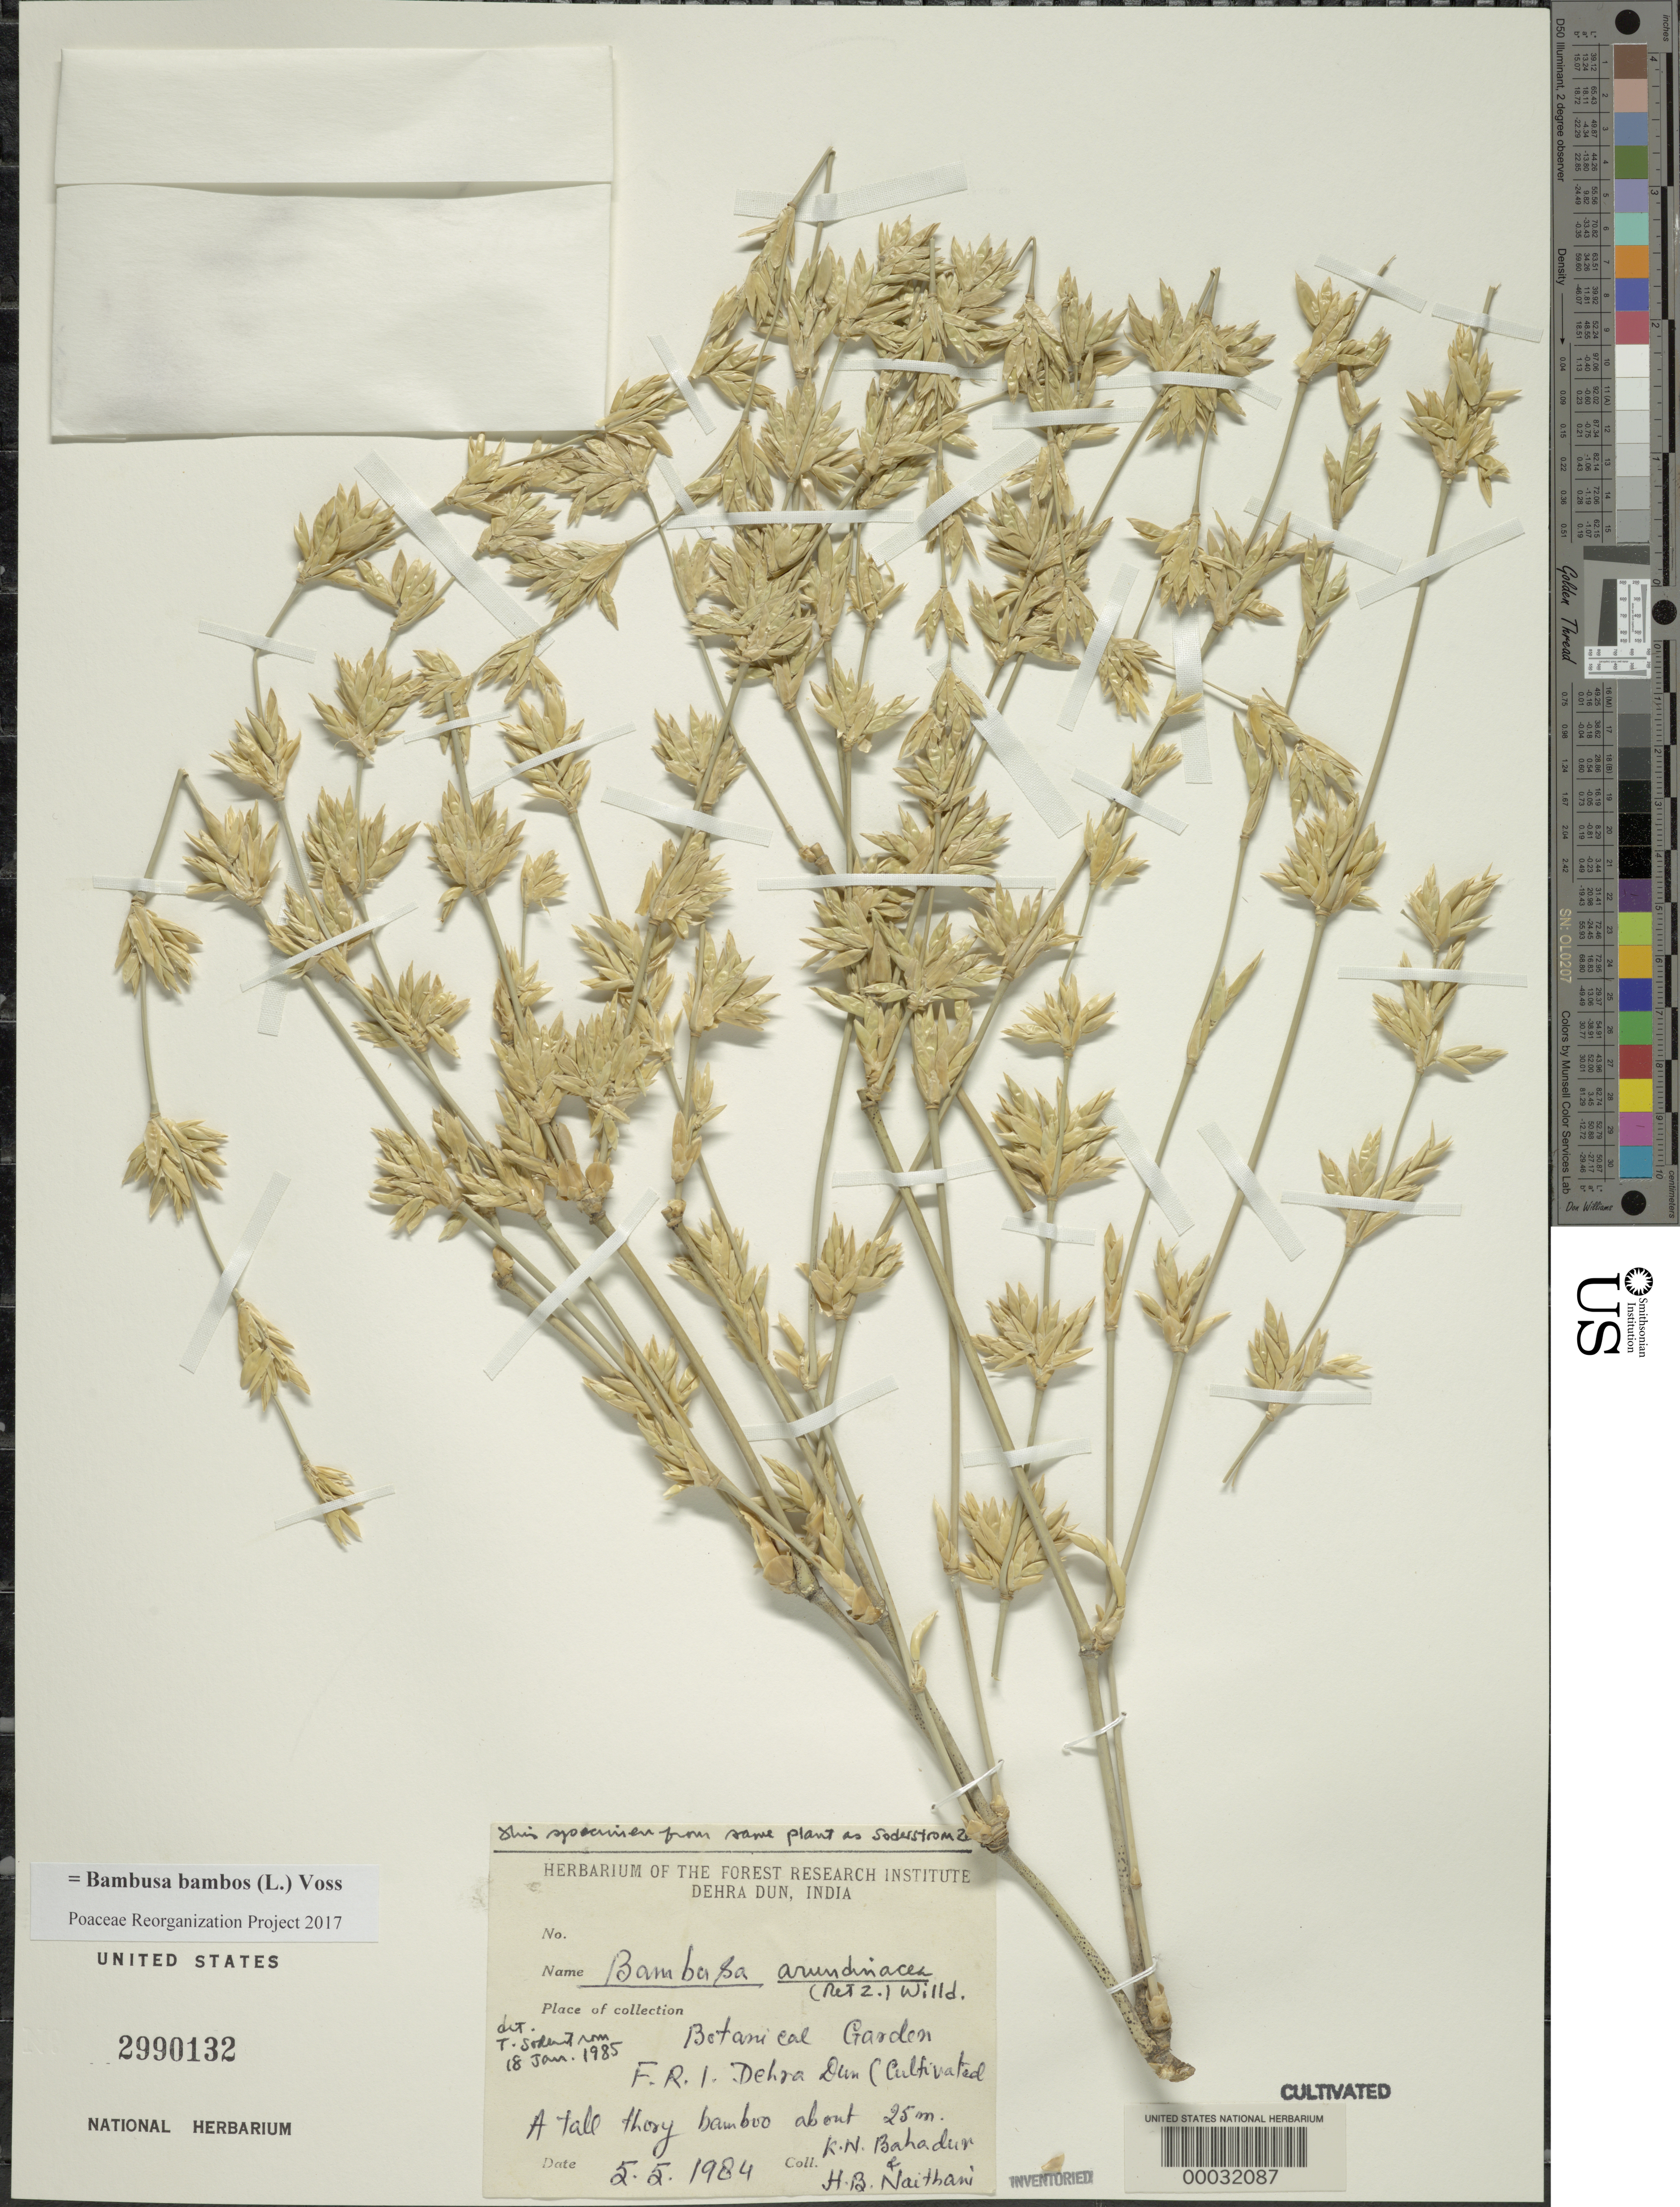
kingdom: Plantae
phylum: Tracheophyta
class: Liliopsida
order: Poales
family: Poaceae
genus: Bambusa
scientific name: Bambusa bambos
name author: (L.) Voss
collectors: K. Bahadur & H. Nathani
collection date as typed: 05 May 1984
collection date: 1984-05-05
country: India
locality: Botanical garden f.r.i. dehra dun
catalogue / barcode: US 2990132